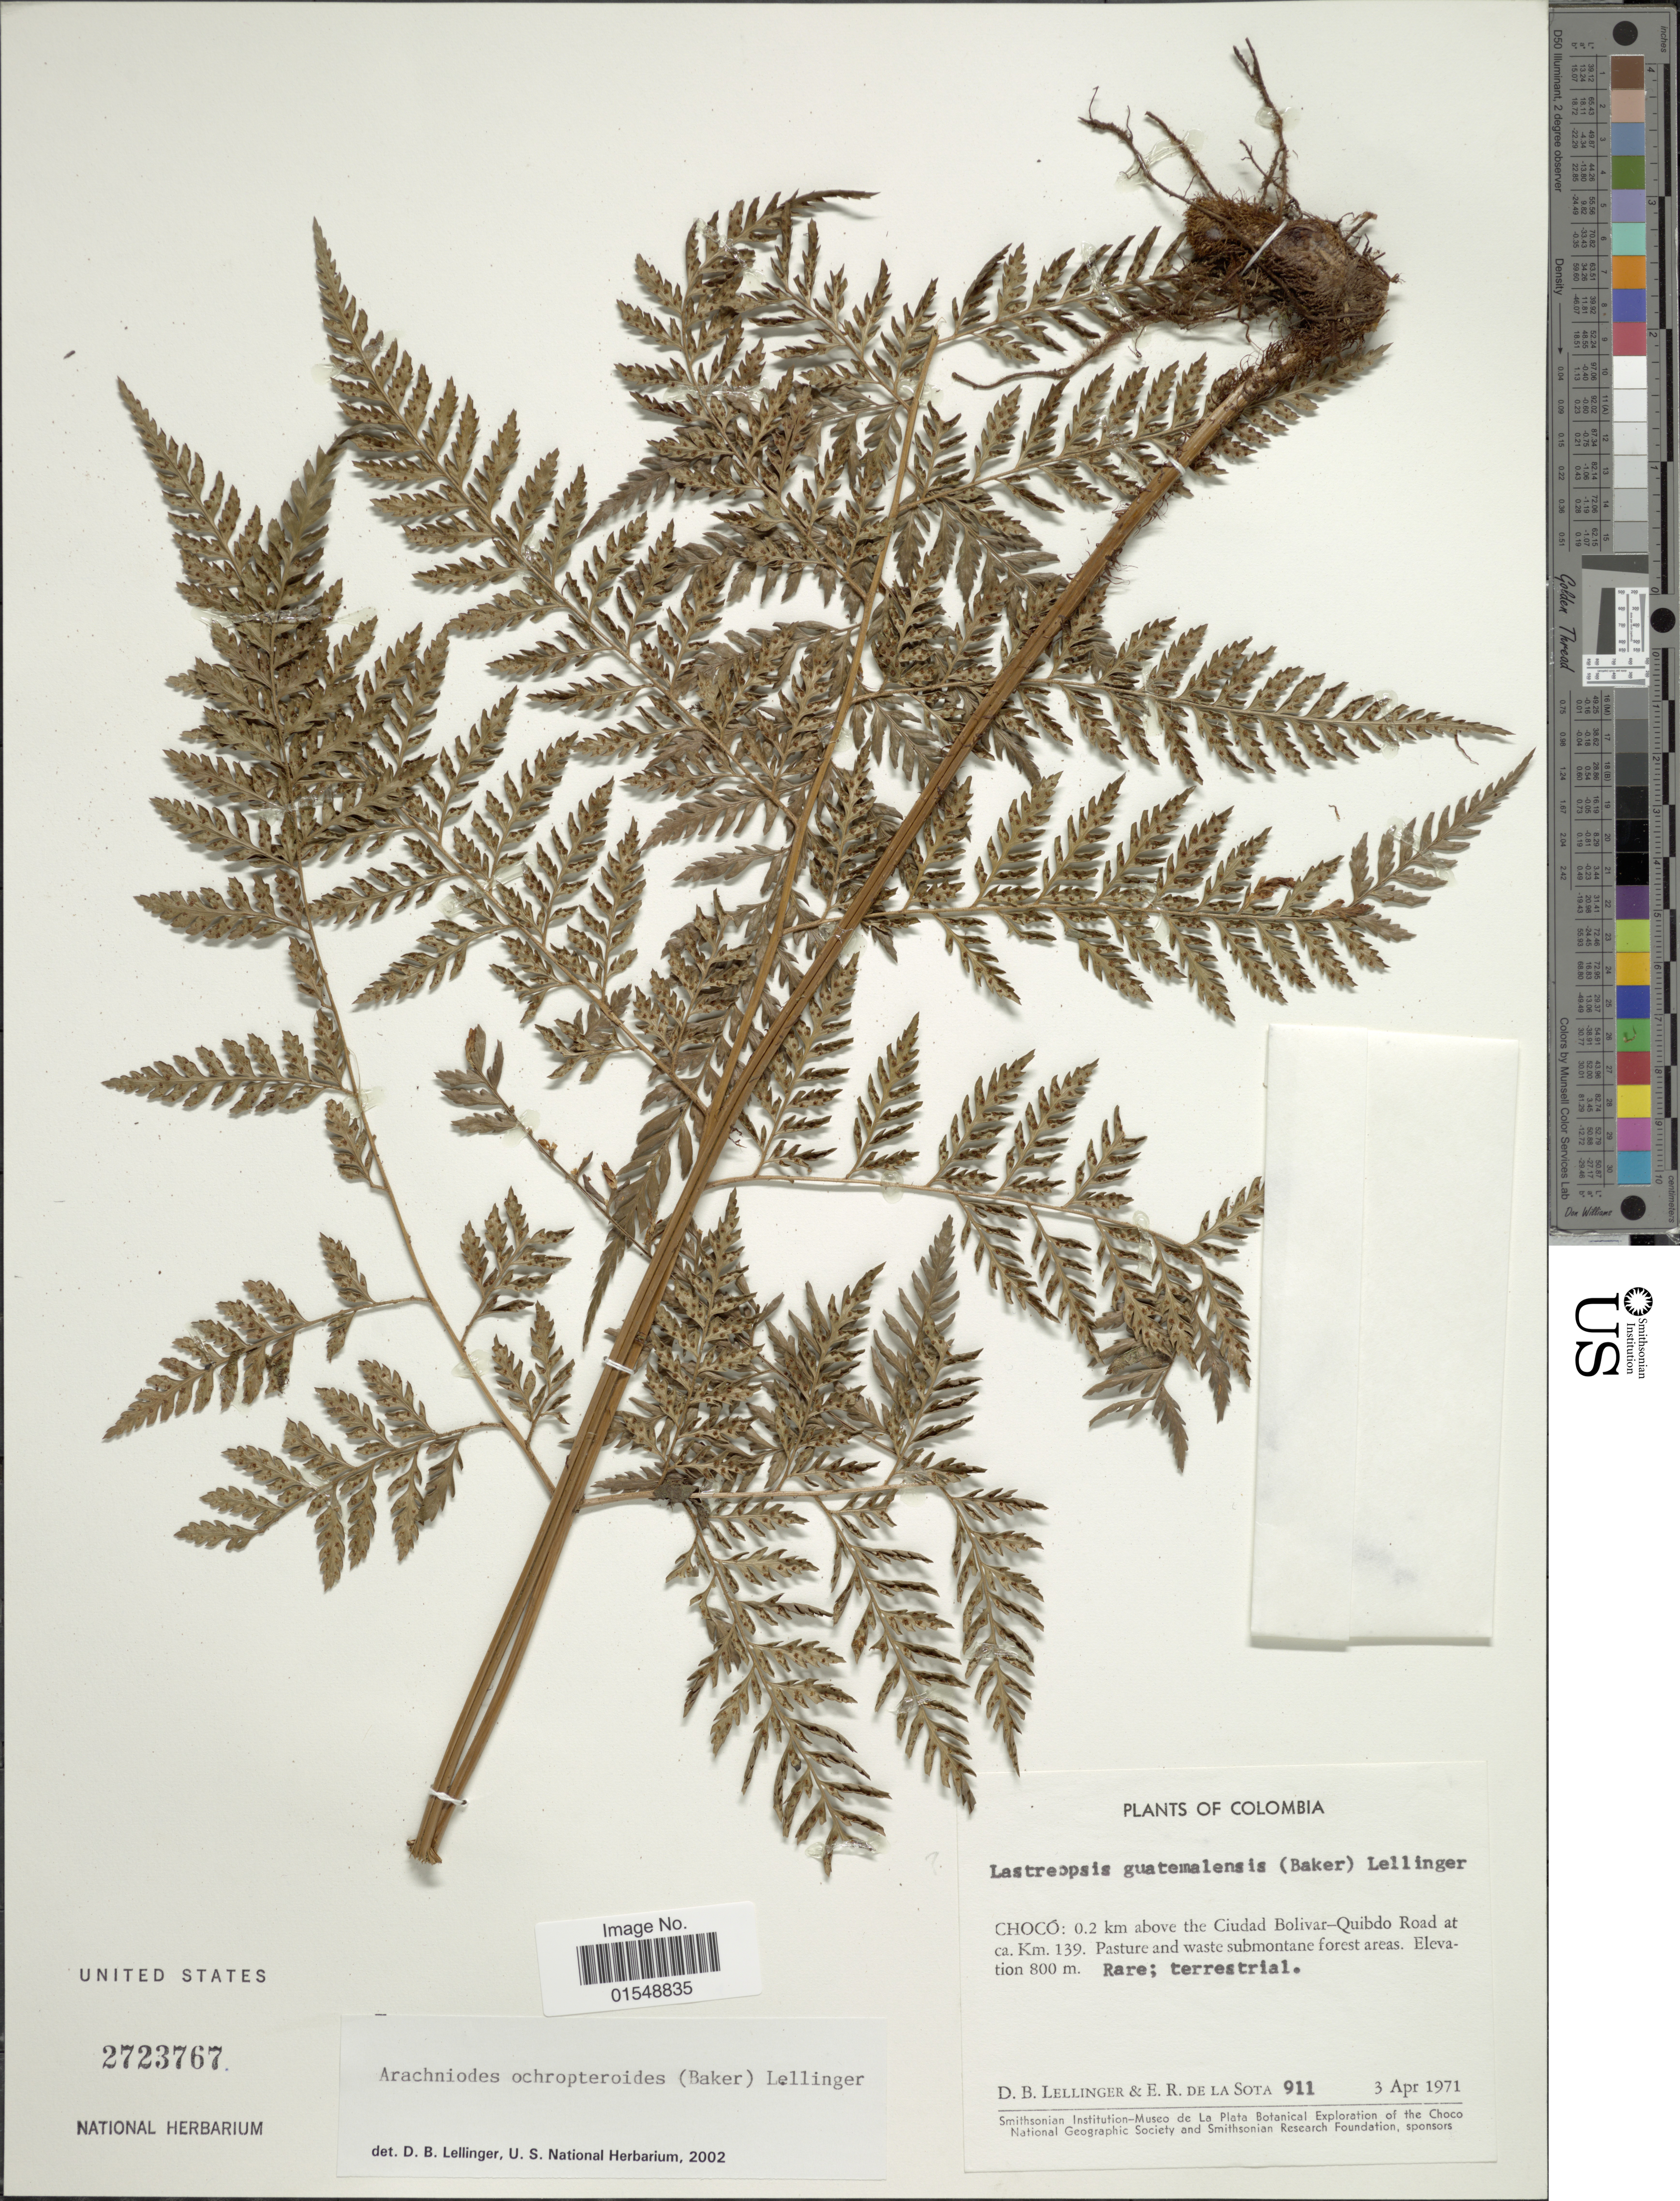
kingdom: Plantae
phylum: Tracheophyta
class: Polypodiopsida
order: Polypodiales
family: Dryopteridaceae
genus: Arachniodes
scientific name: Arachniodes ochropteroides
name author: (Baker) C. Chr.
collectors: D. B. Lellinger & E. R. de la Sota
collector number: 911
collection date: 1971-04-03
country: Colombia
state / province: Chocó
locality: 0.2 km above the Ciudad Bolivar- Quibdo Road at ca. Km. 139.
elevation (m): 800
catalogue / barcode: US 2723767